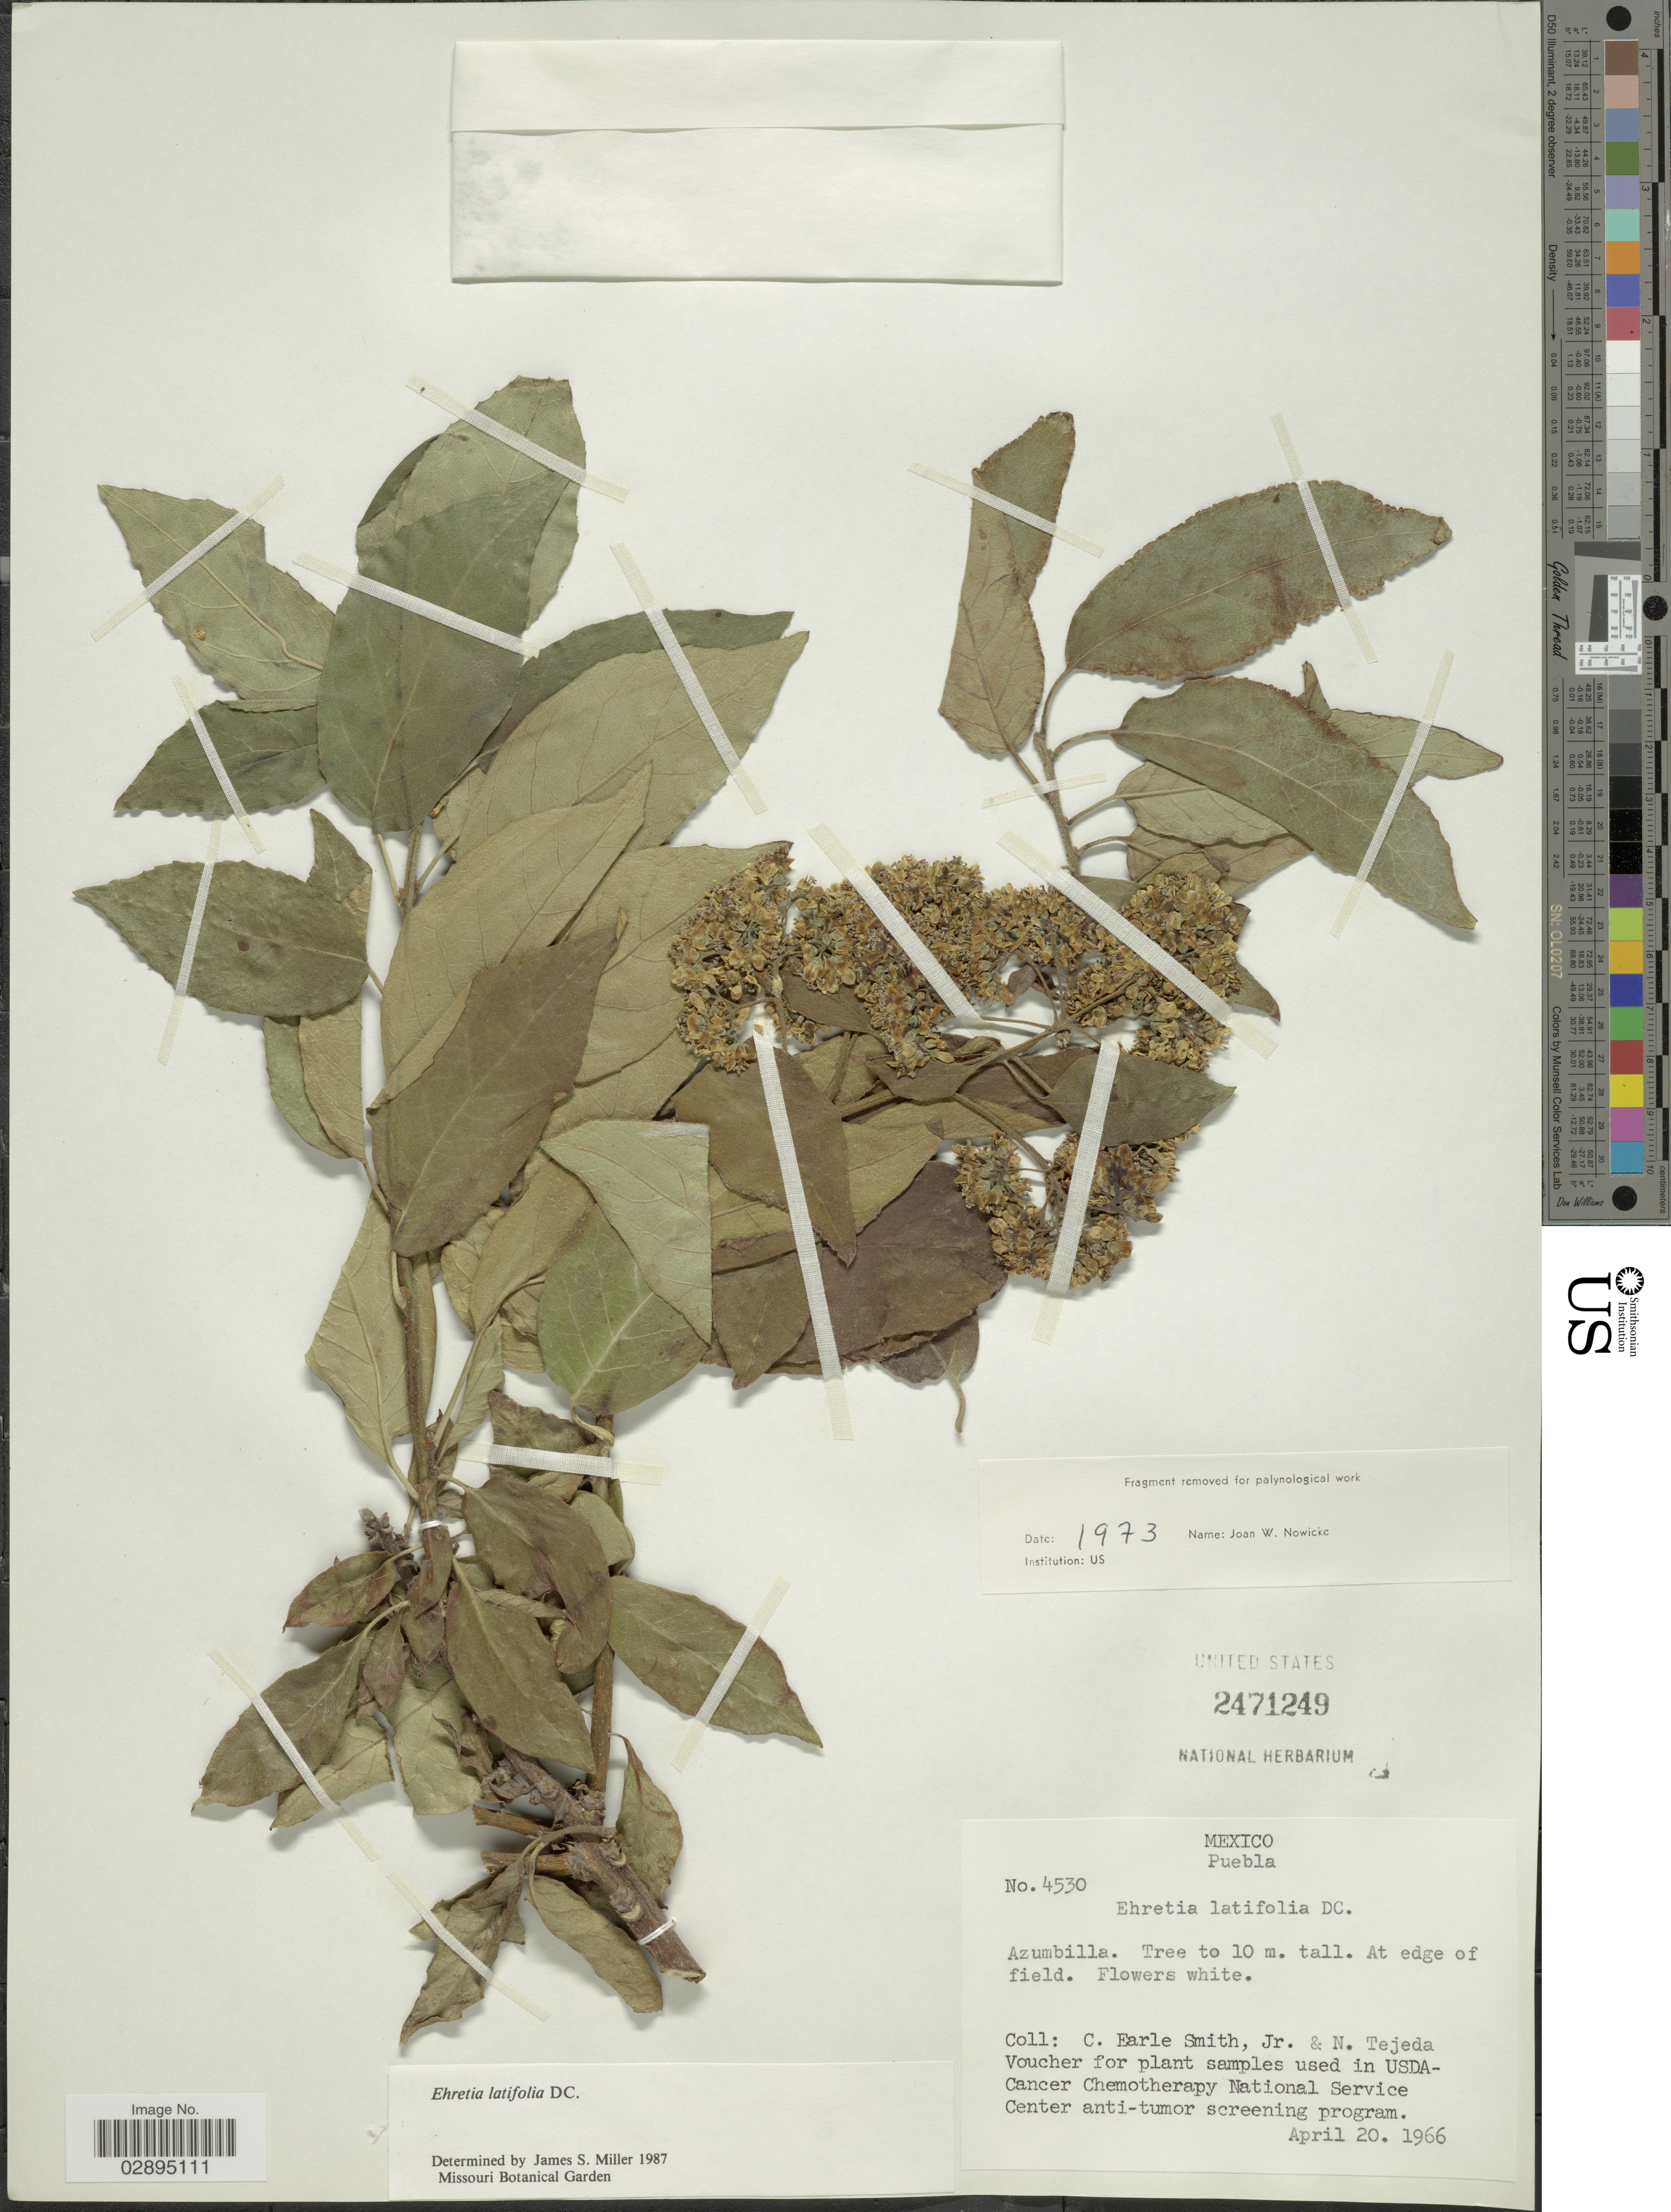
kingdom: Plantae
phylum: Tracheophyta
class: Magnoliopsida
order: Boraginales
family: Ehretiaceae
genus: Ehretia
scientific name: Ehretia latifolia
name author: DC.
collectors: C. E. Smith Jr. & N. Tejeda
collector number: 4530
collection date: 1966-04-20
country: Mexico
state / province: Puebla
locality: Azumbilla.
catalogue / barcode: US 2471249